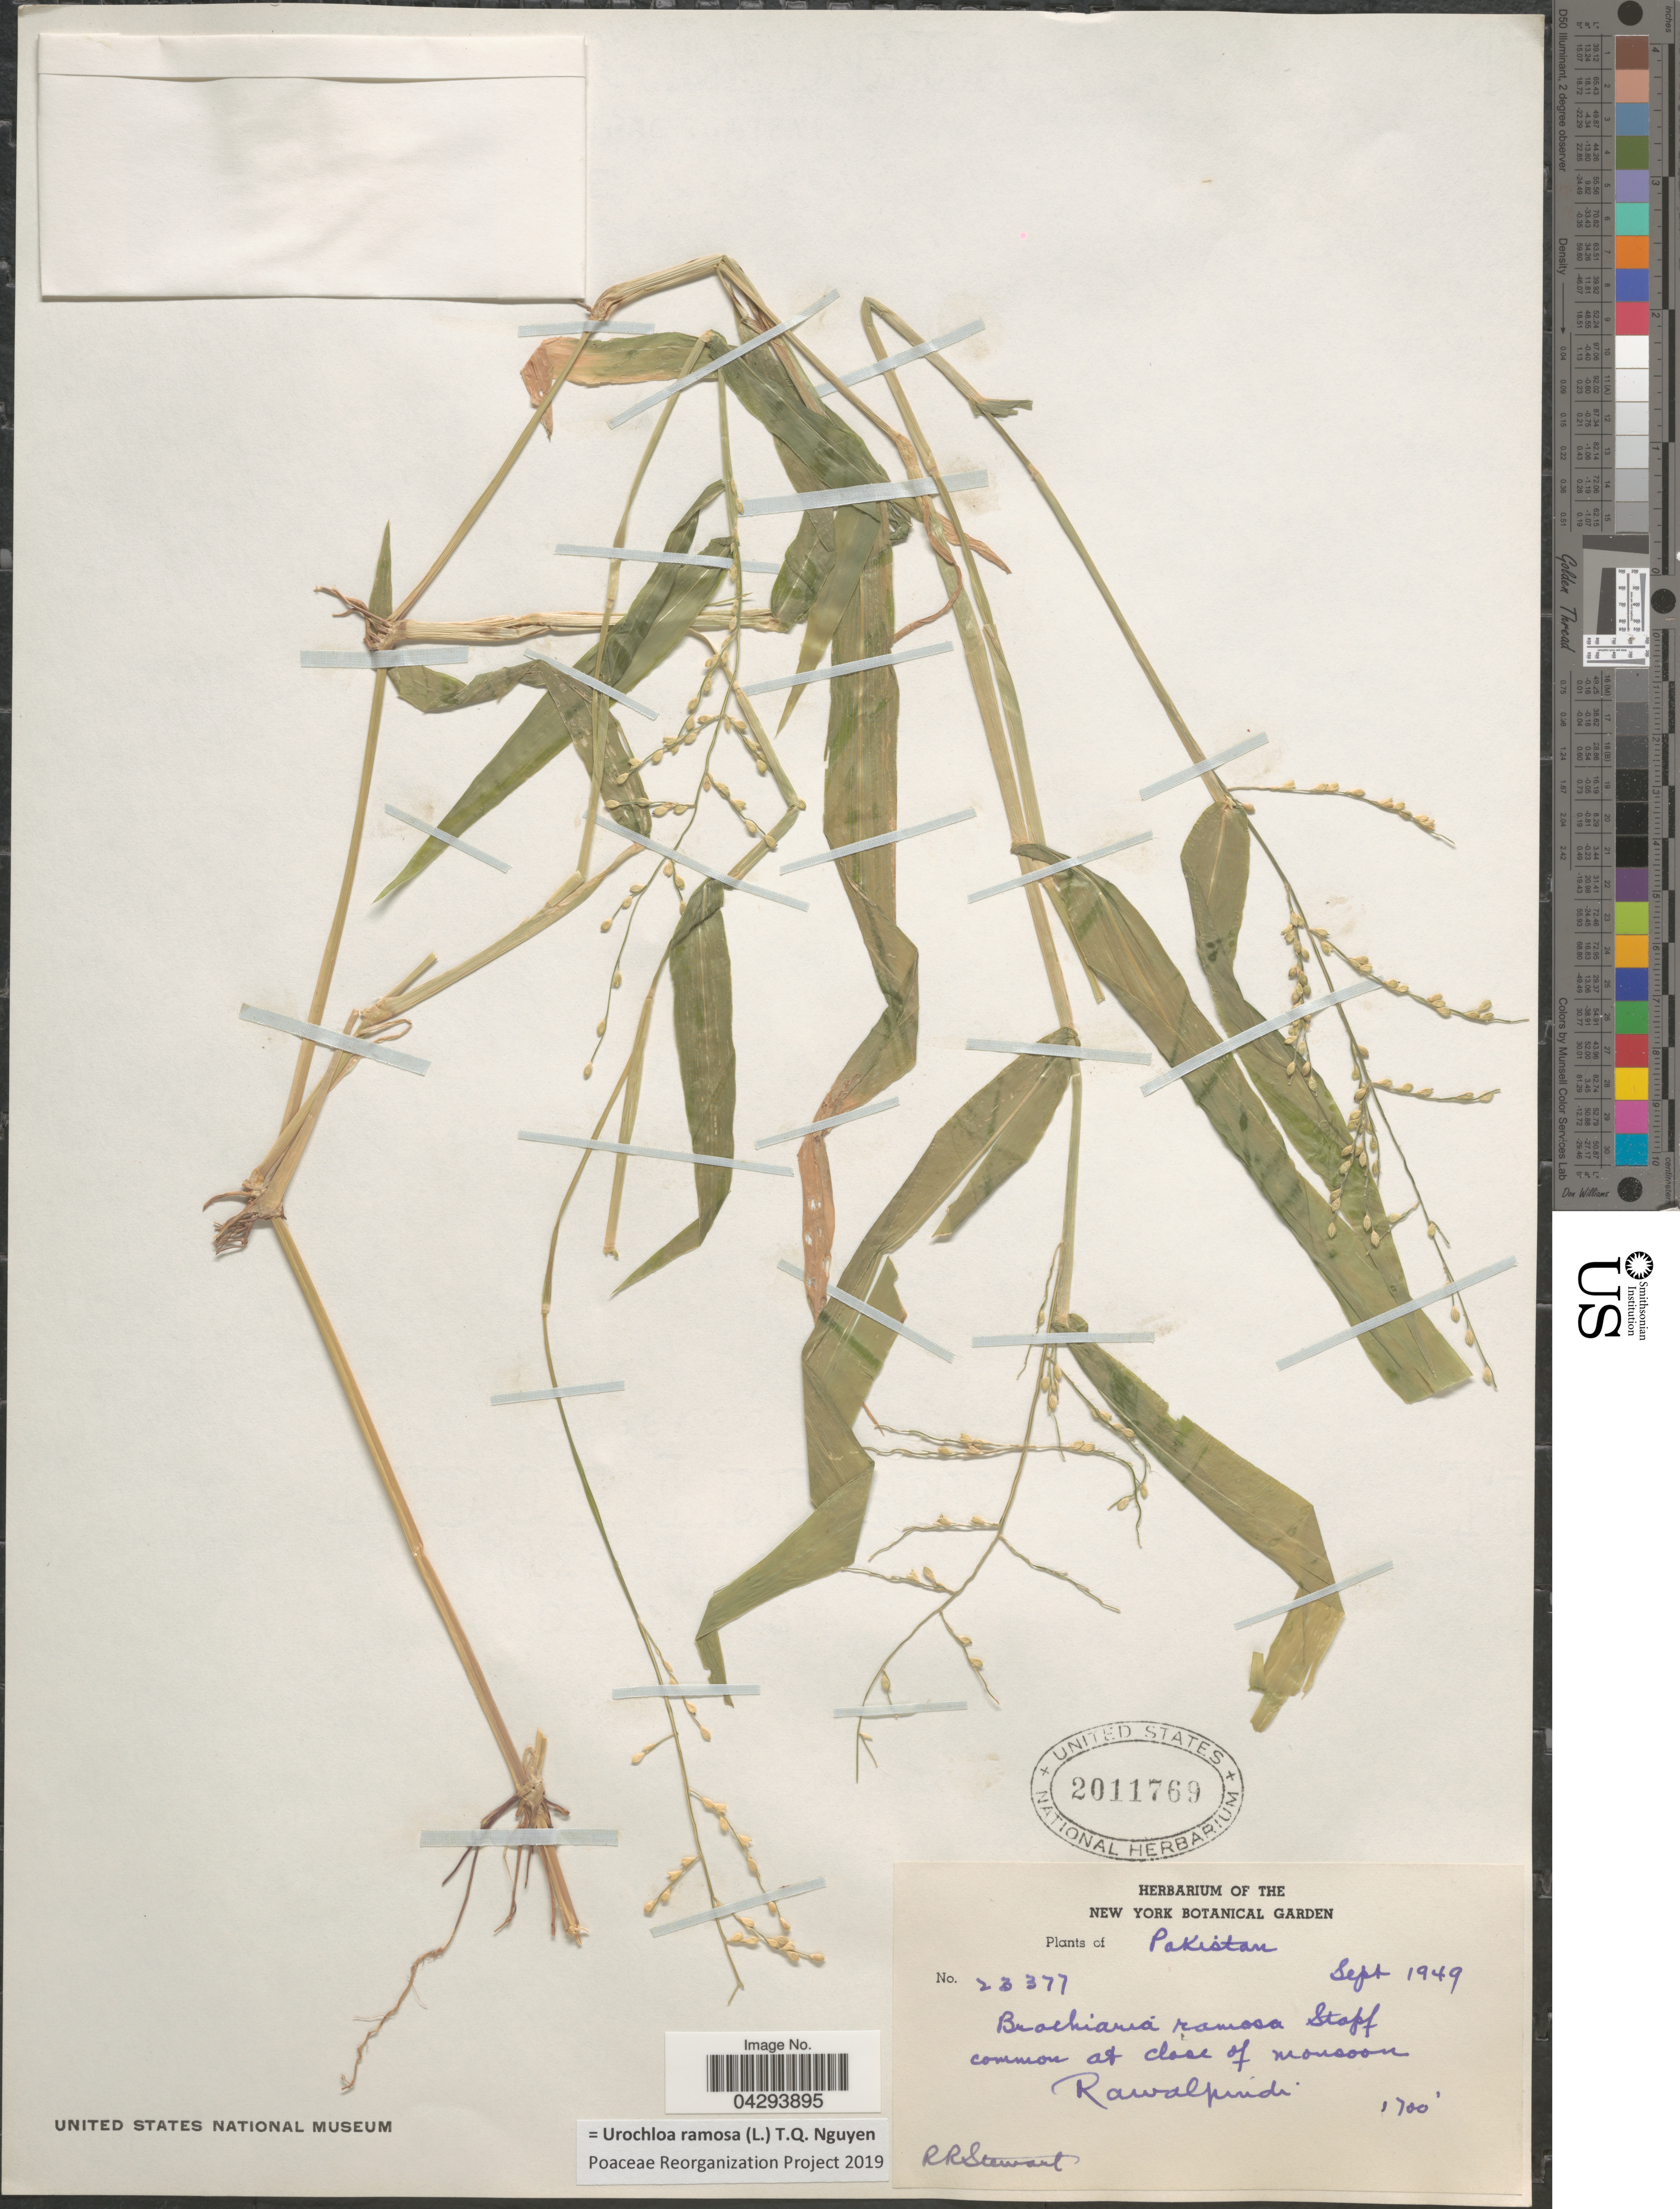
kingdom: Plantae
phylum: Tracheophyta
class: Liliopsida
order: Poales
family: Poaceae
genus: Urochloa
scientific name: Urochloa ramosa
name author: T.Q. Nguyen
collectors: R. Stewart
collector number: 2337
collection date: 1949-09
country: Pakistan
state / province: Punjab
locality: Common at close of monsoon. Rawalpindi.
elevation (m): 518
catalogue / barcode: US 2011769